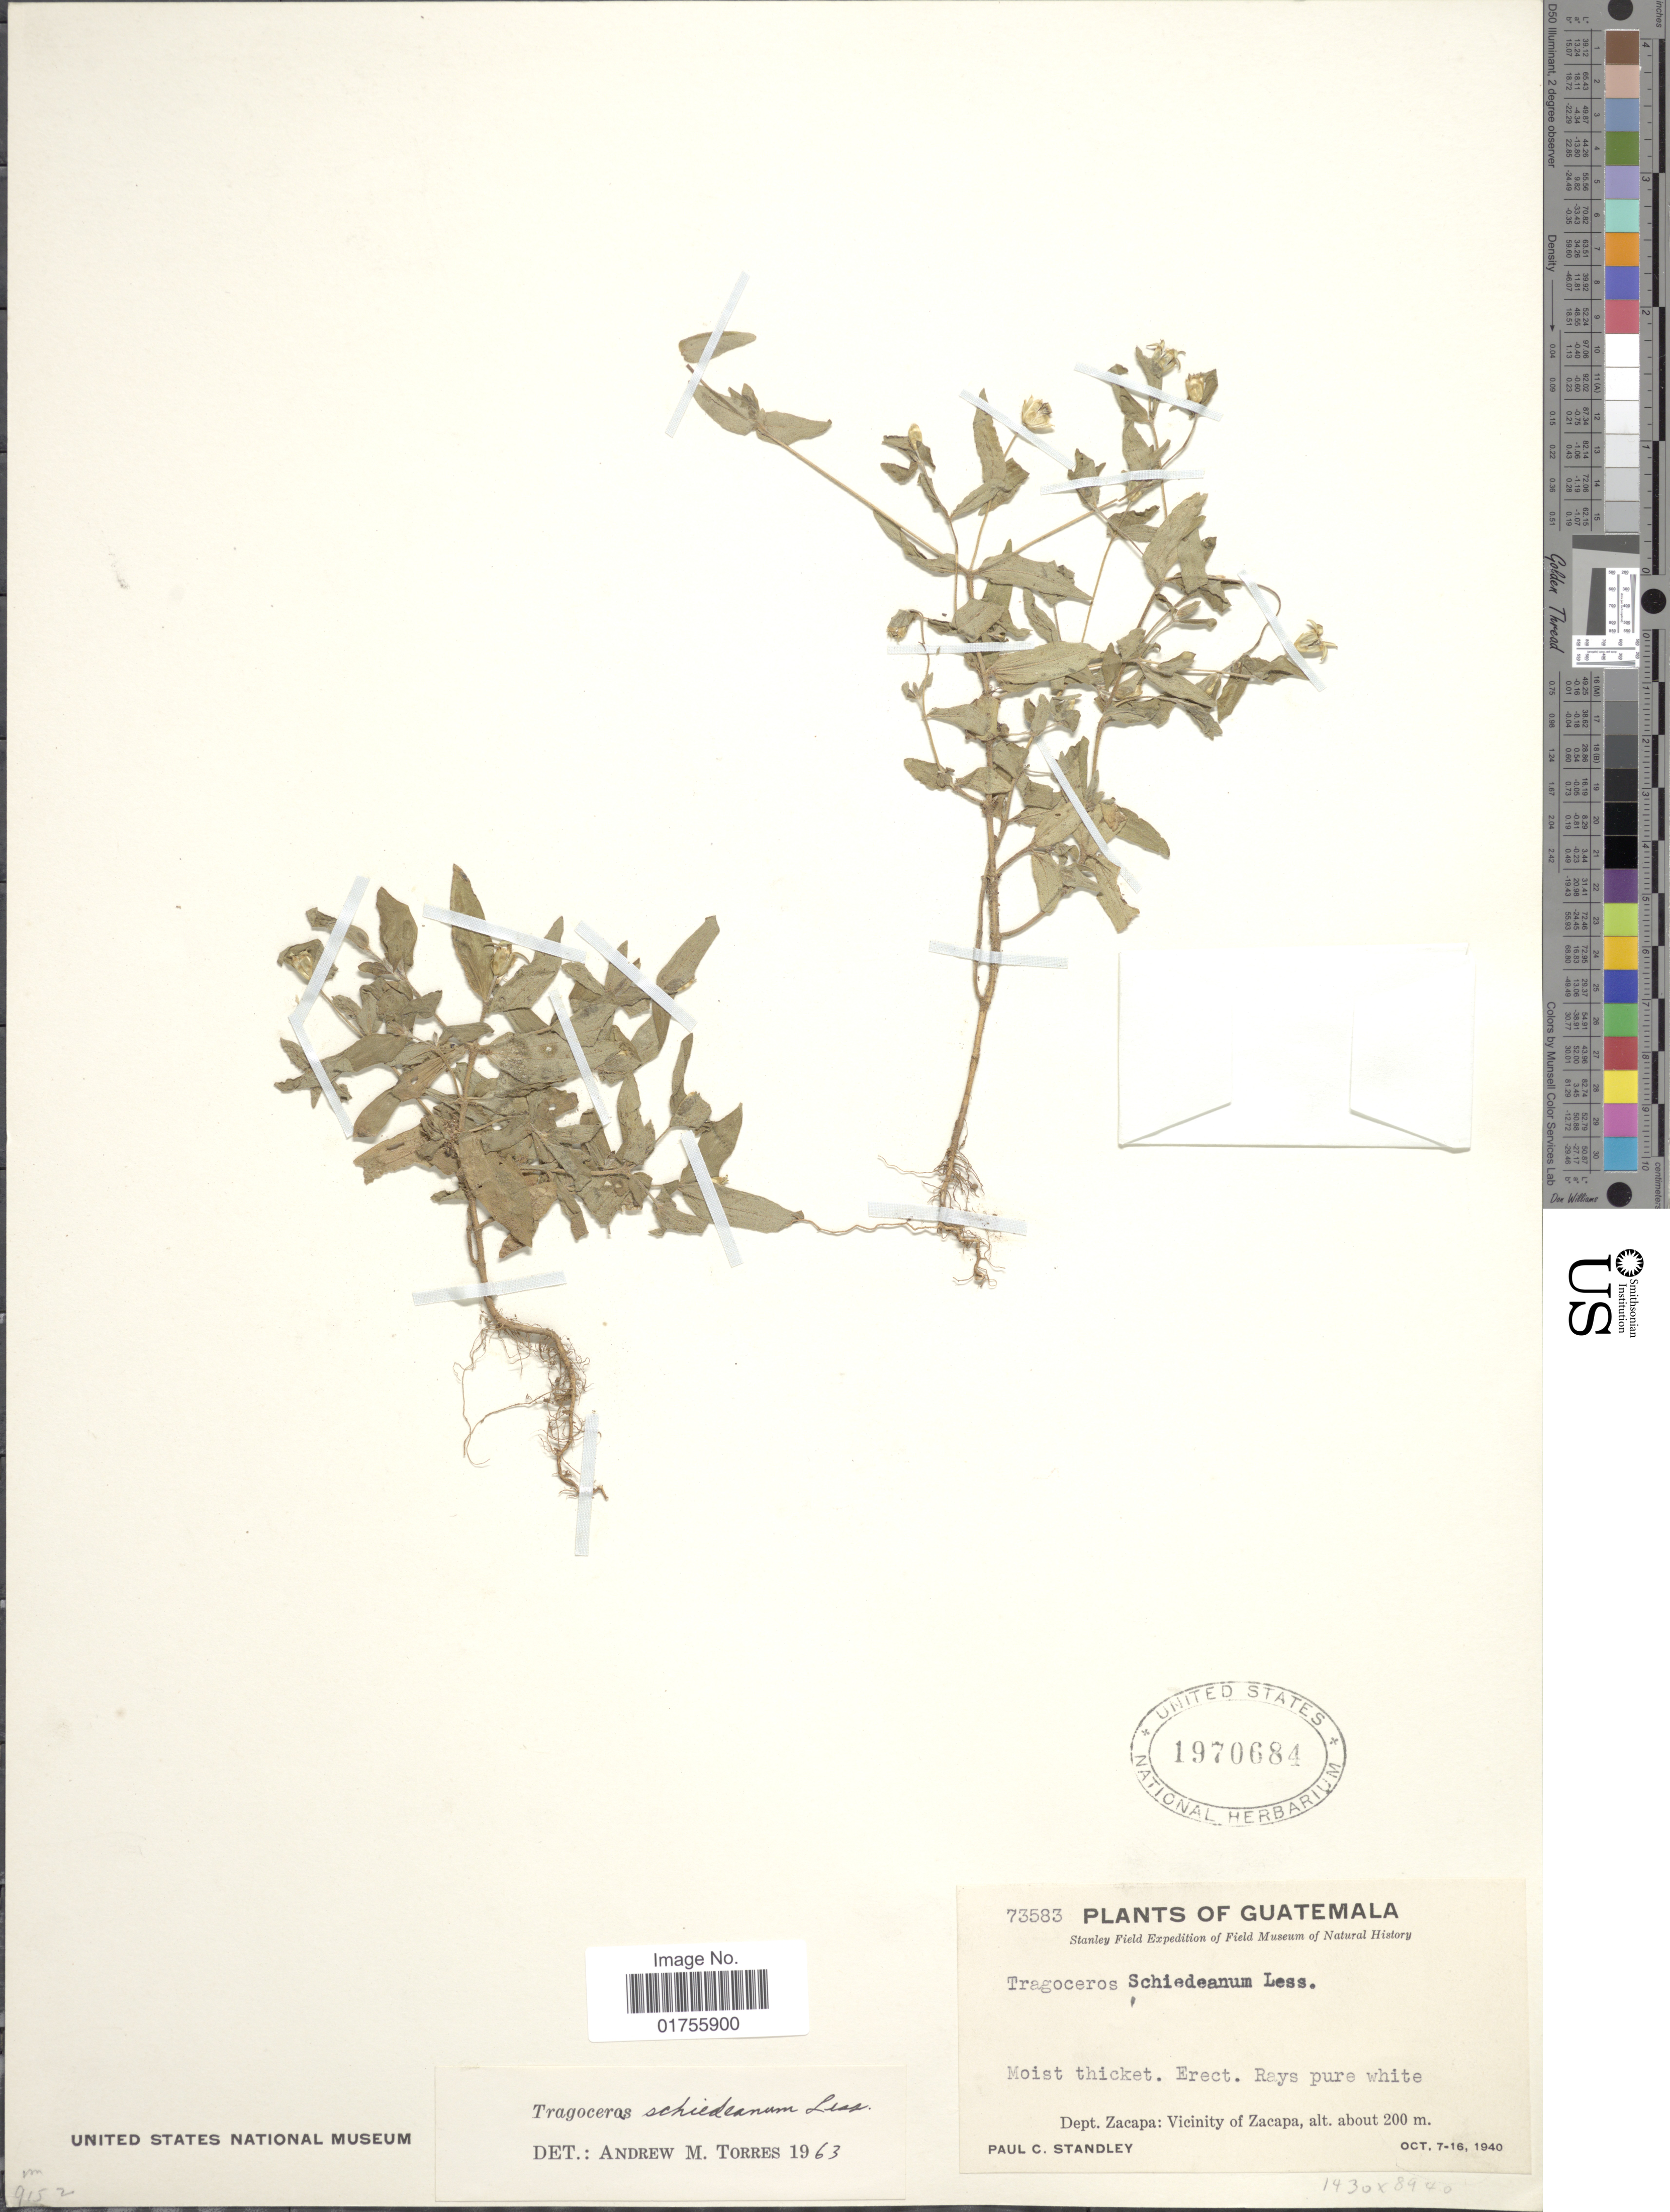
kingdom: Plantae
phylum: Tracheophyta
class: Magnoliopsida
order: Asterales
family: Asteraceae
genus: Tragoceros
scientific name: Tragoceros schiedeanum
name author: Less.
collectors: P. C. Standley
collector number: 73583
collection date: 1940-10-07/1940-10-16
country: Guatemala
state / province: Zacapa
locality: Dept. Zacapa: Vicinity of Zacapa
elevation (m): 200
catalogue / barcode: US 1970684